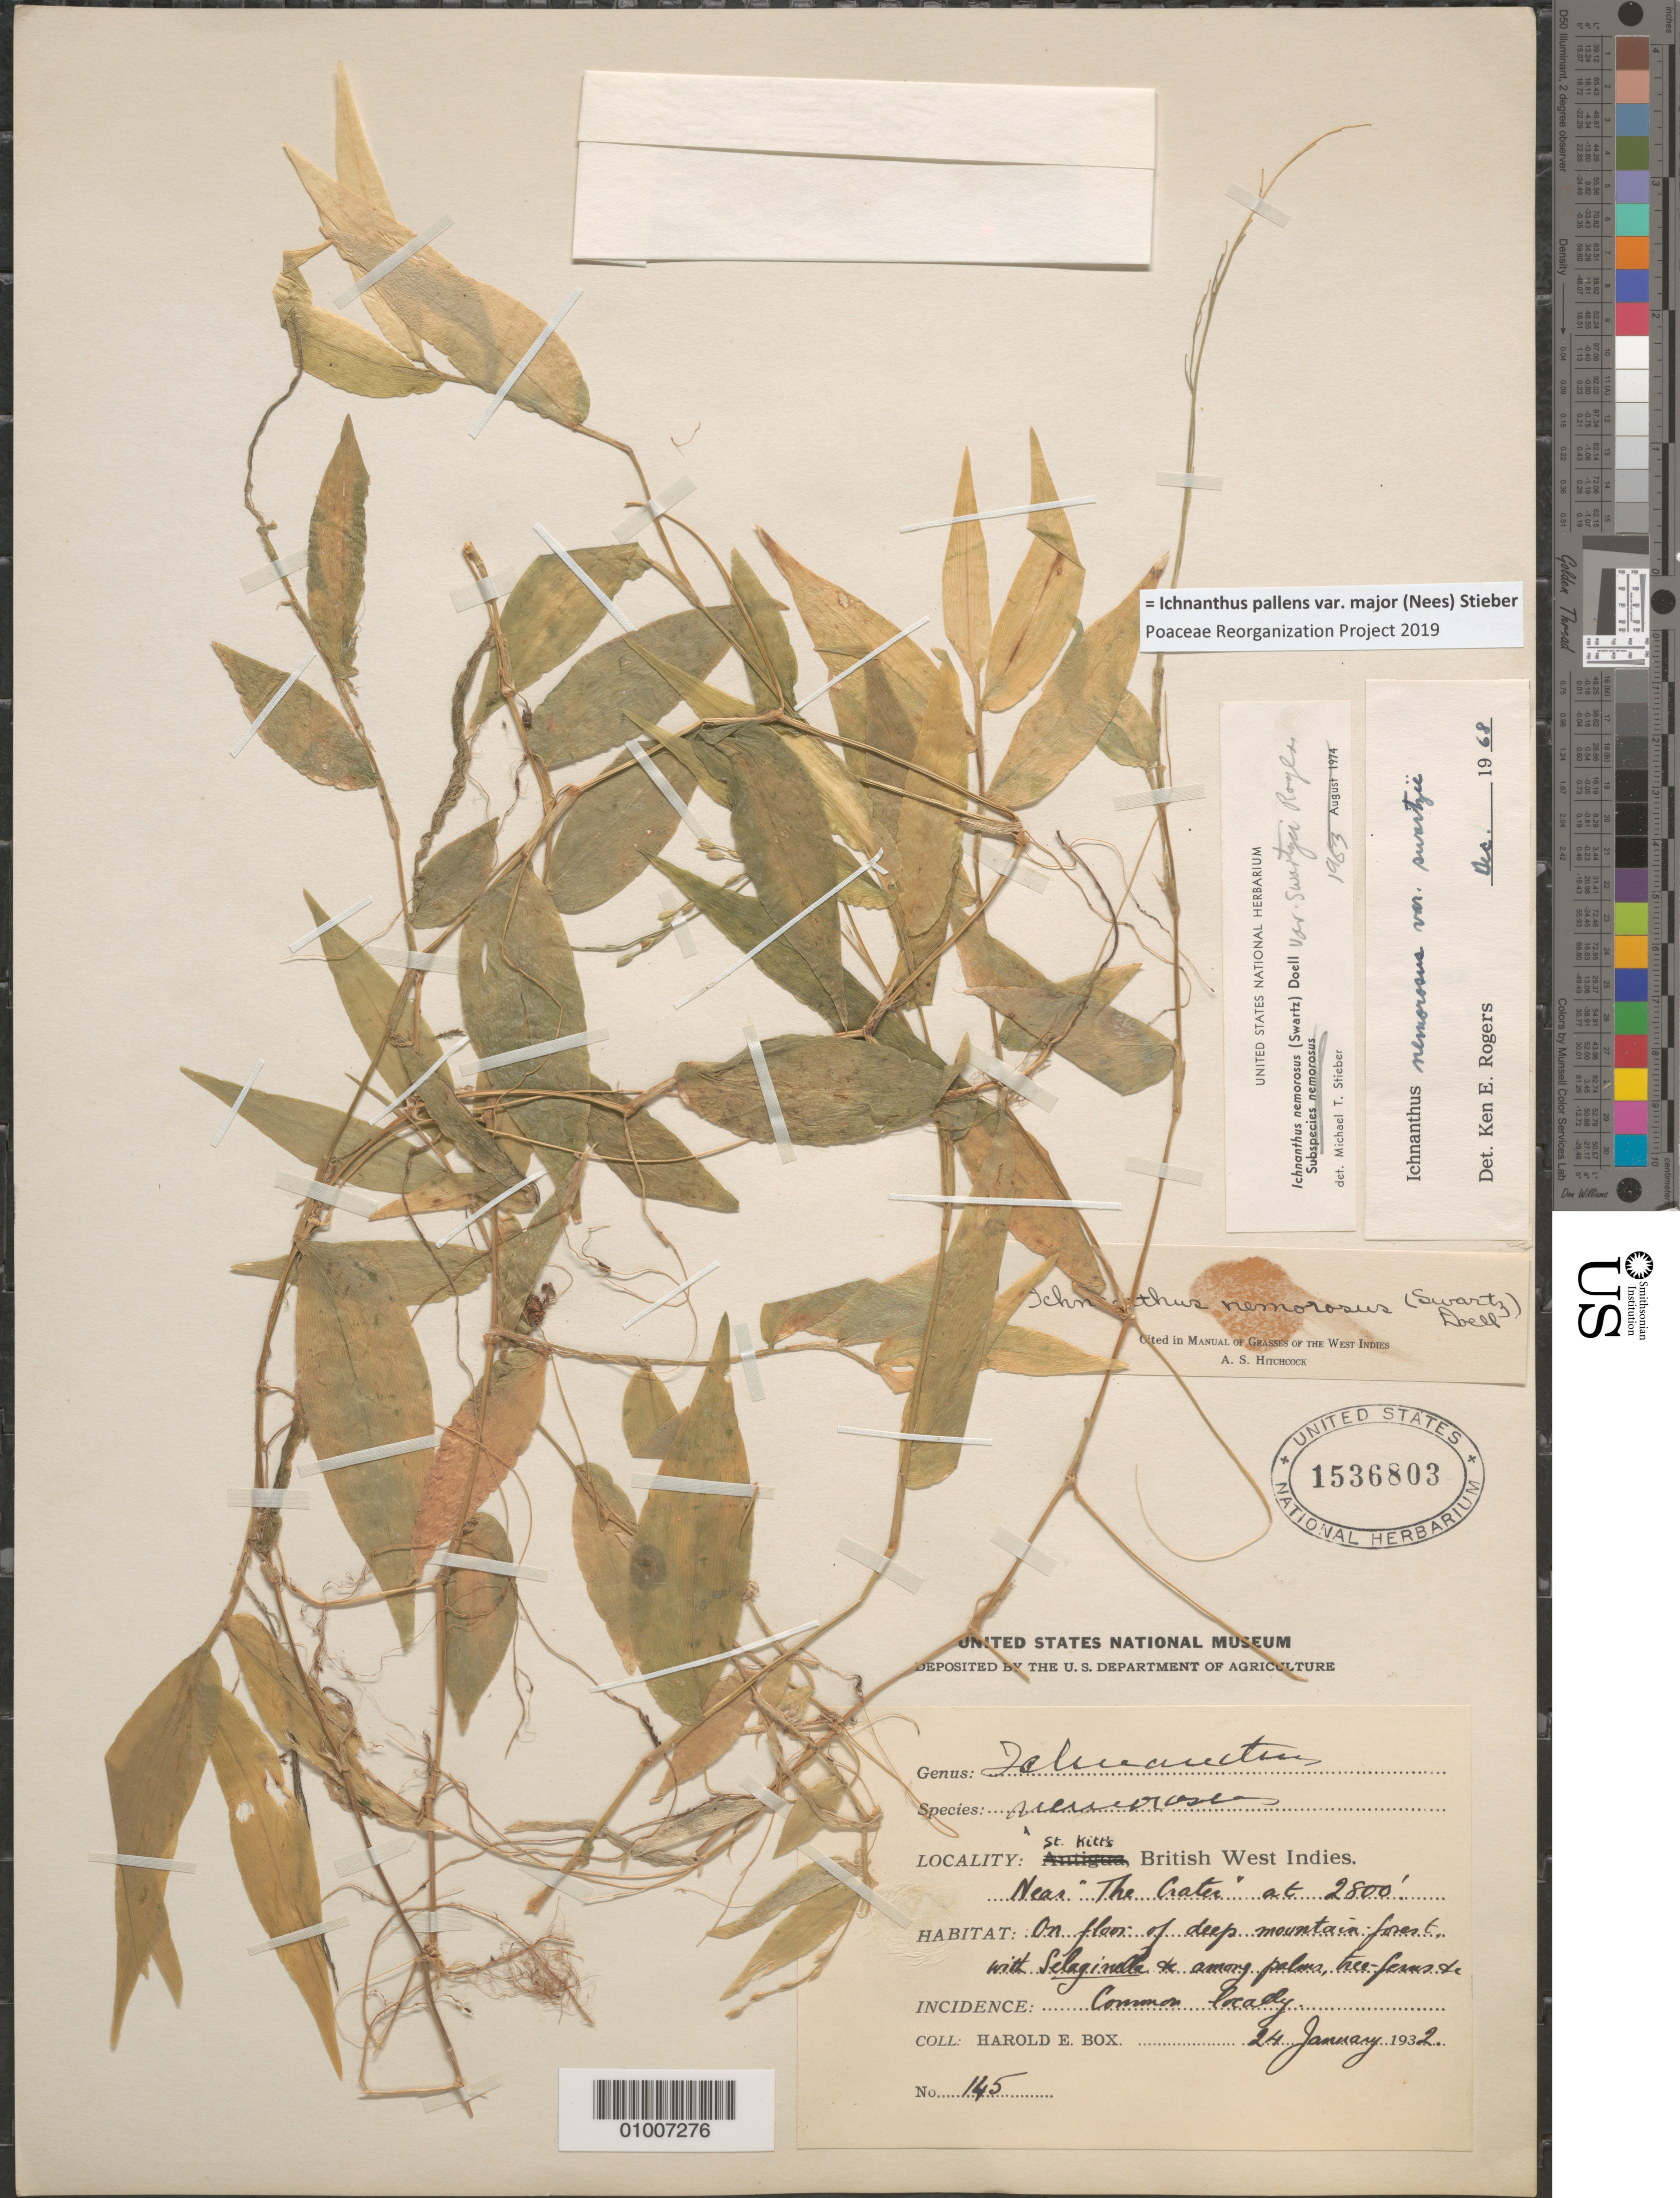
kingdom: Plantae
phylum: Tracheophyta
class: Liliopsida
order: Poales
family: Poaceae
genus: Ichnanthus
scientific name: Ichnanthus nemorosus var. swartzii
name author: K.E. Rogers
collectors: H. E. Box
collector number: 145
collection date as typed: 24 Jan 1932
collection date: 1932-01-24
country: St. Christopher-Nevis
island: St. Christopher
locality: Near "The Crater"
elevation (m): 2800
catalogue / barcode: US 1536803